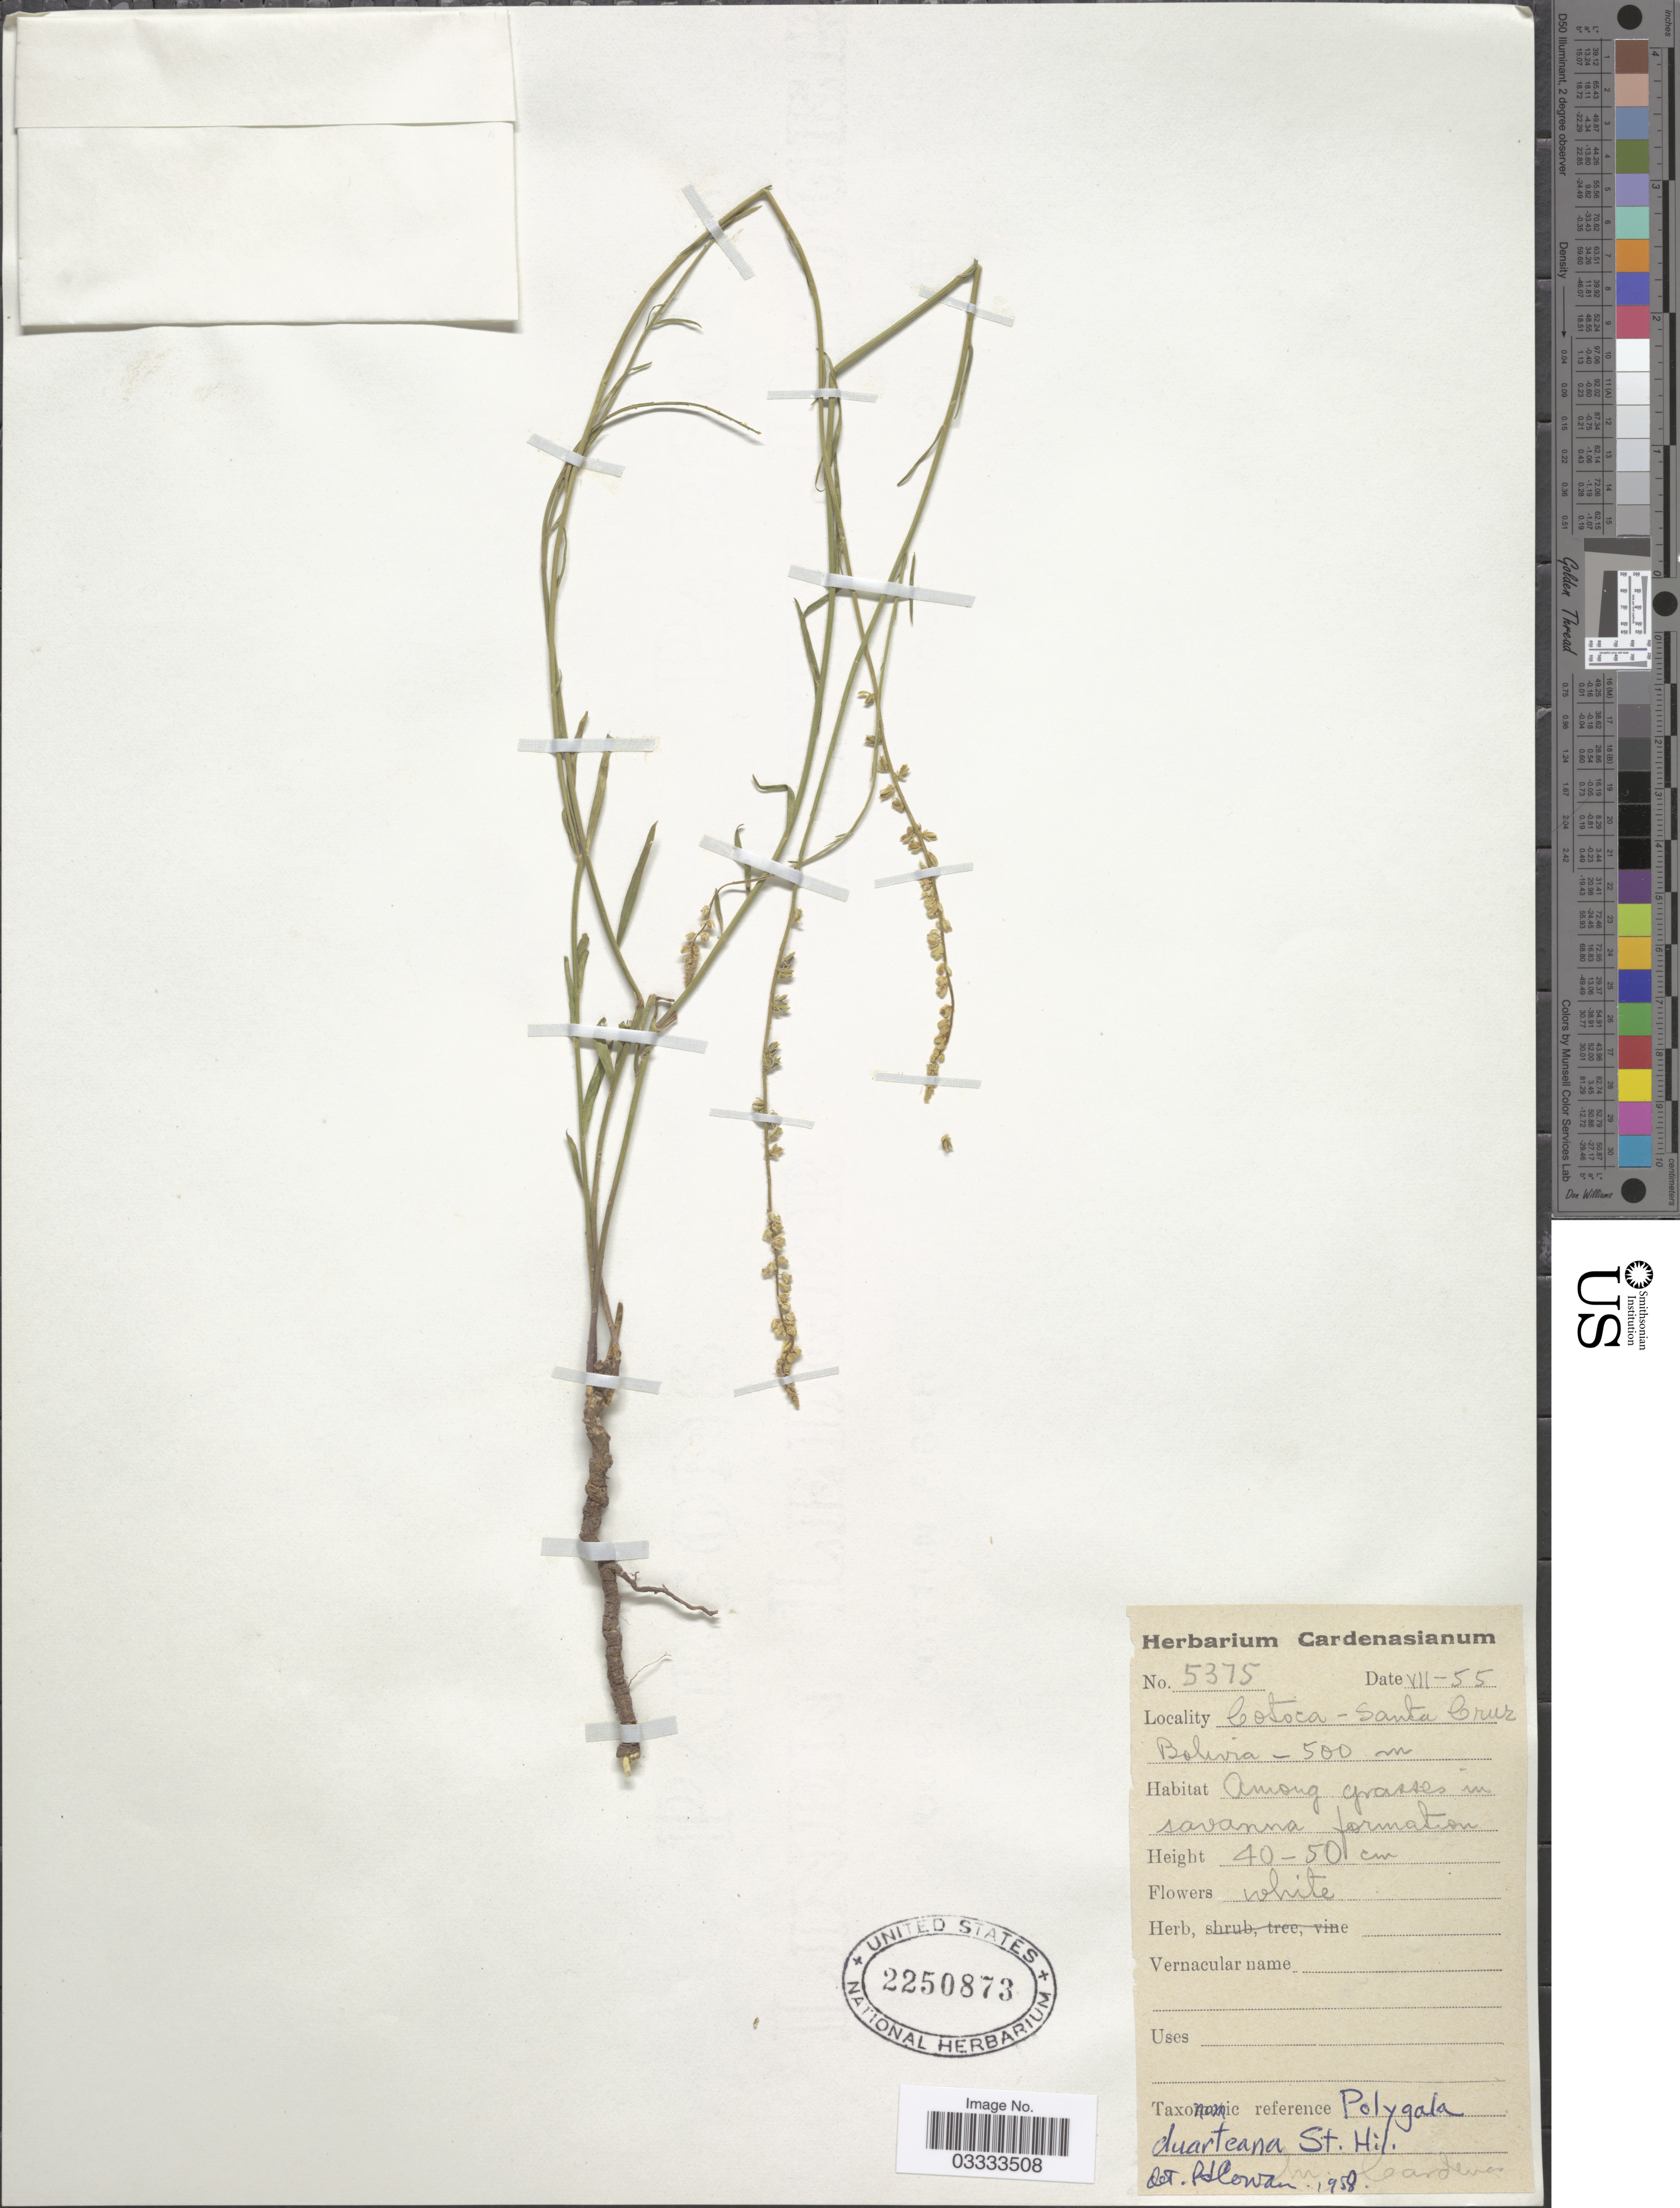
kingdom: Plantae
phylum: Tracheophyta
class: Magnoliopsida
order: Fabales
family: Polygalaceae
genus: Polygala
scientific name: Polygala duarteana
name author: A. St.-Hil. & Moq.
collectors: M. Cárdenas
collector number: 5375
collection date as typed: Transcribed d/m/y: /7/55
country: Bolivia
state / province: Santa Cruz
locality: Cotoca.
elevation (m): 500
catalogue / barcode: US 2250873